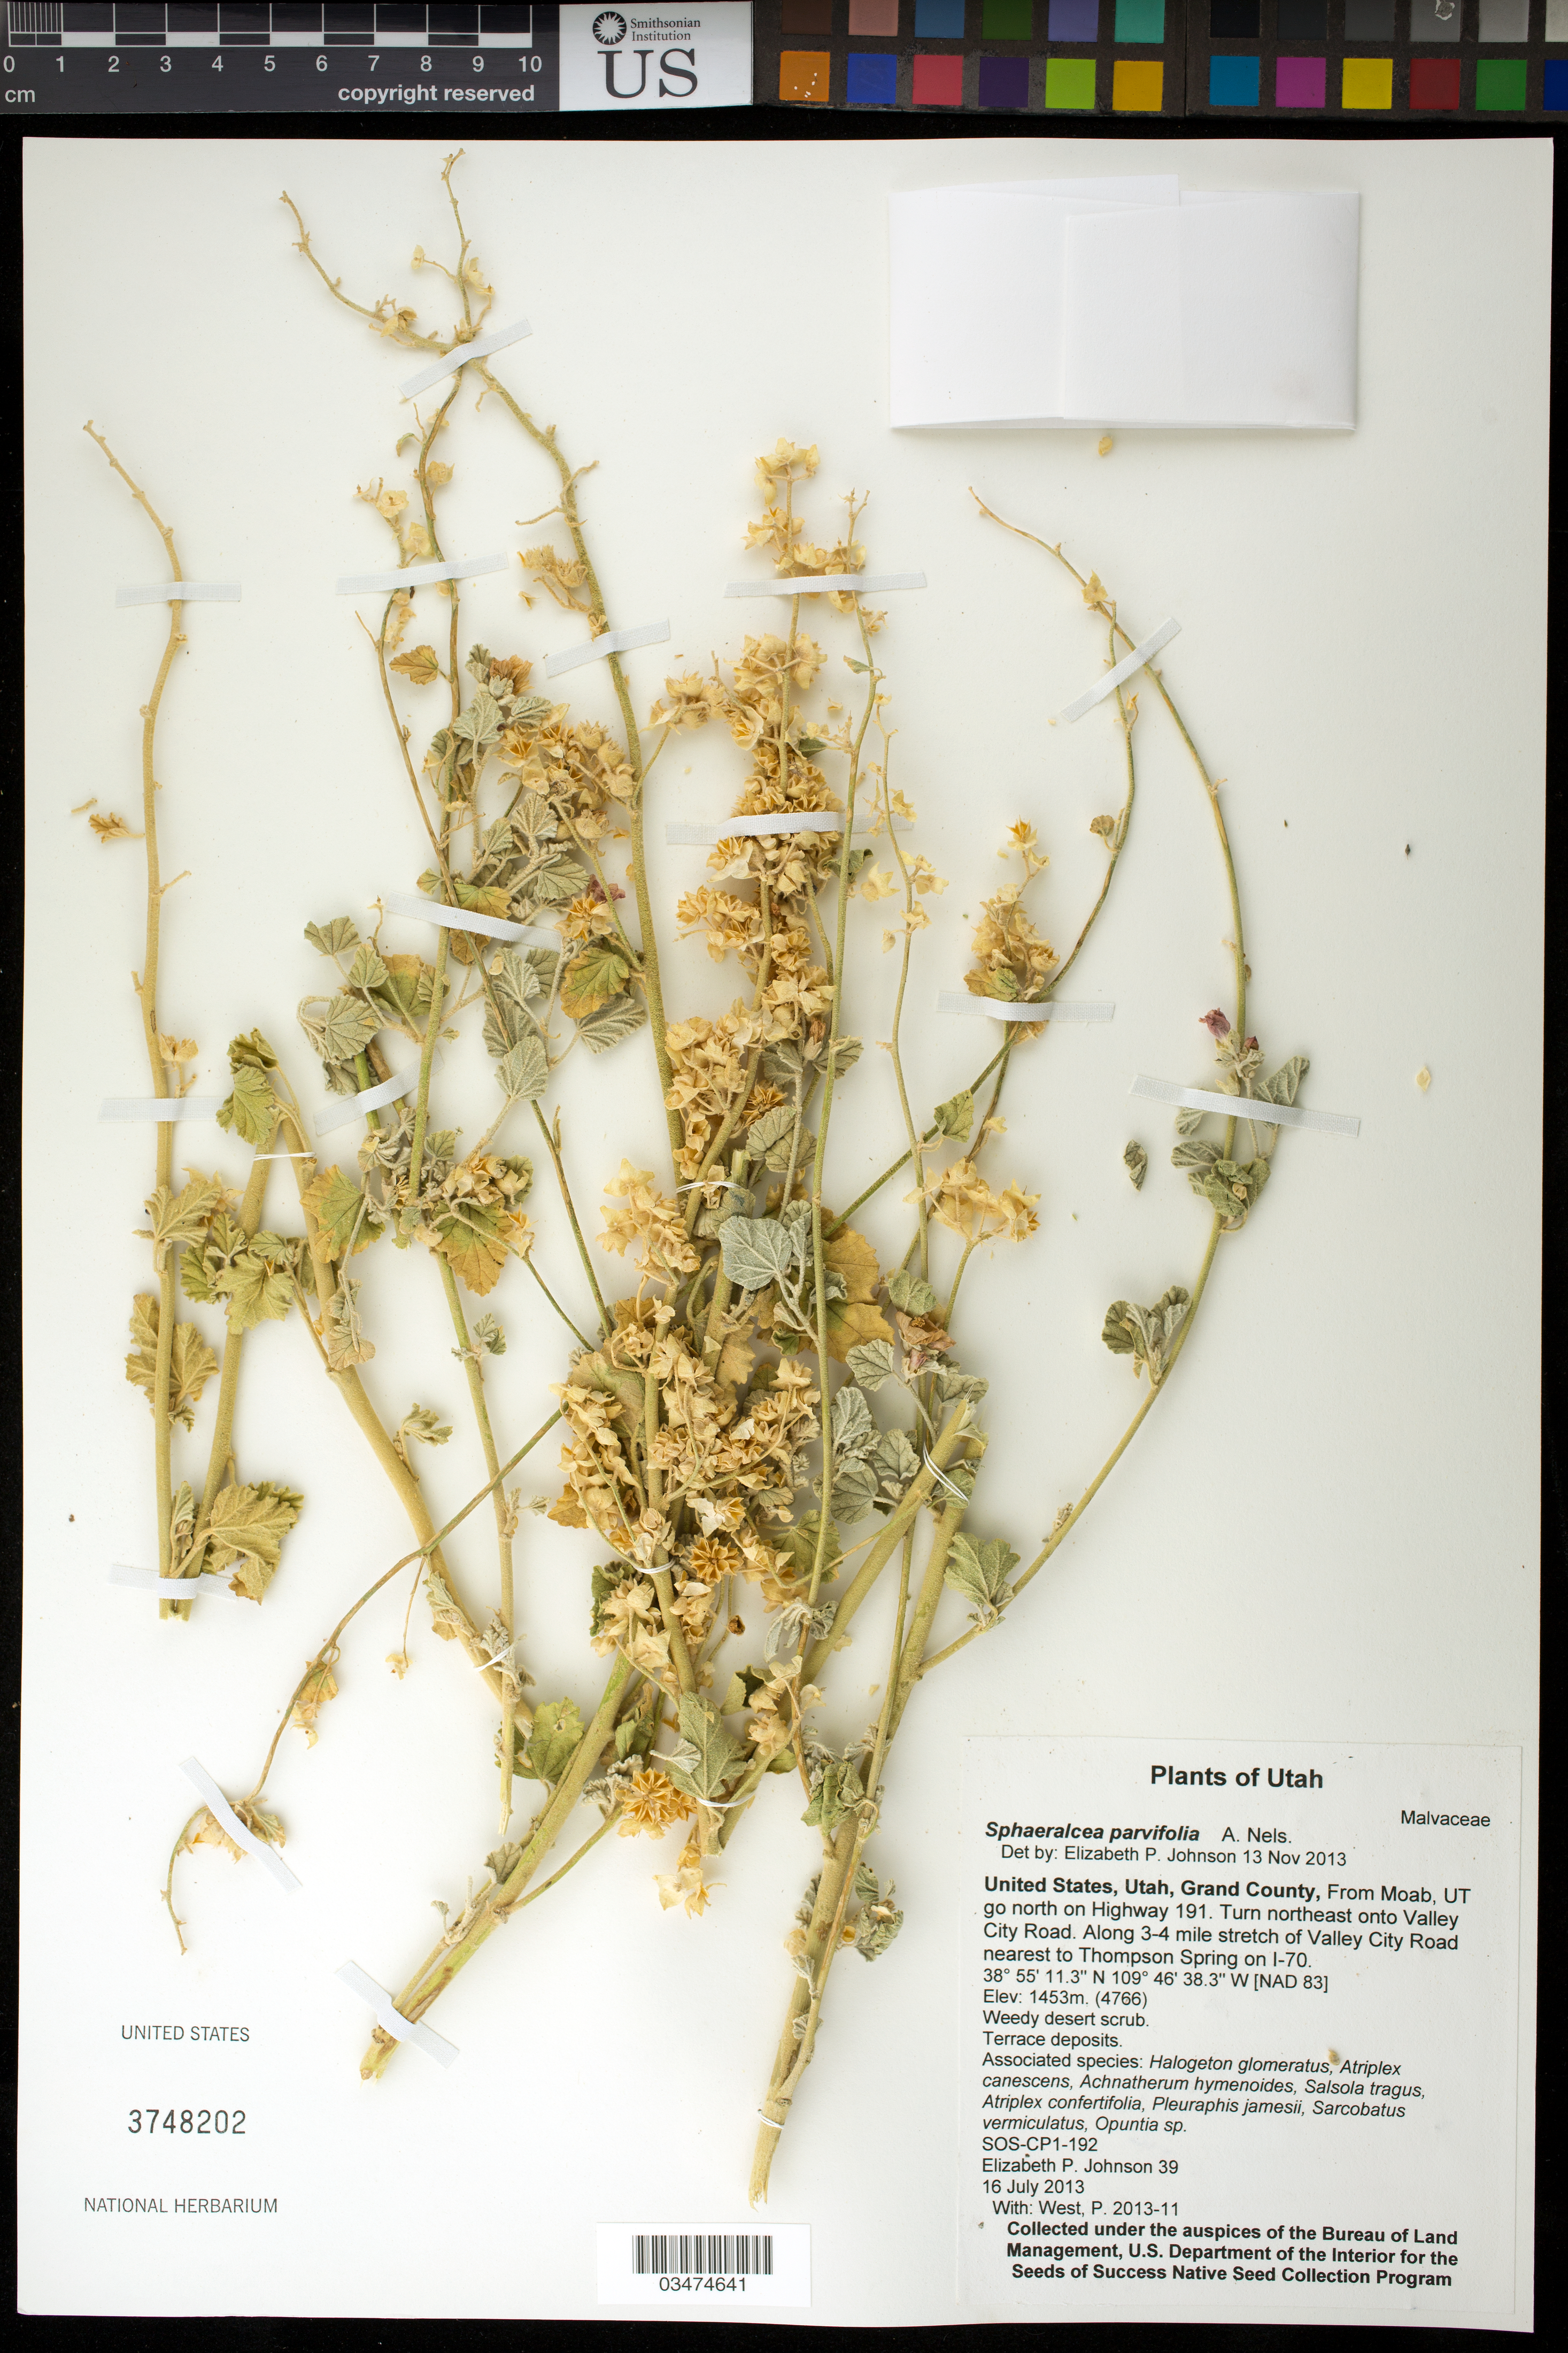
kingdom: Plantae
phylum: Tracheophyta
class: Magnoliopsida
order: Malvales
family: Malvaceae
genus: Sphaeralcea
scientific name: Sphaeralcea parvifolia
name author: A. Nelson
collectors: E. P. Johnson & P. West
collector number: SOS-CP1-192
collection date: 2013-07-16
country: United States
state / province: Utah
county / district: Grand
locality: Along 3-4 mi. stretch of Valley City Rd nearest to Thomson Spring on I-70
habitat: Weedy desert scrub. Terrace deposits.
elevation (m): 1453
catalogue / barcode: US 3748202